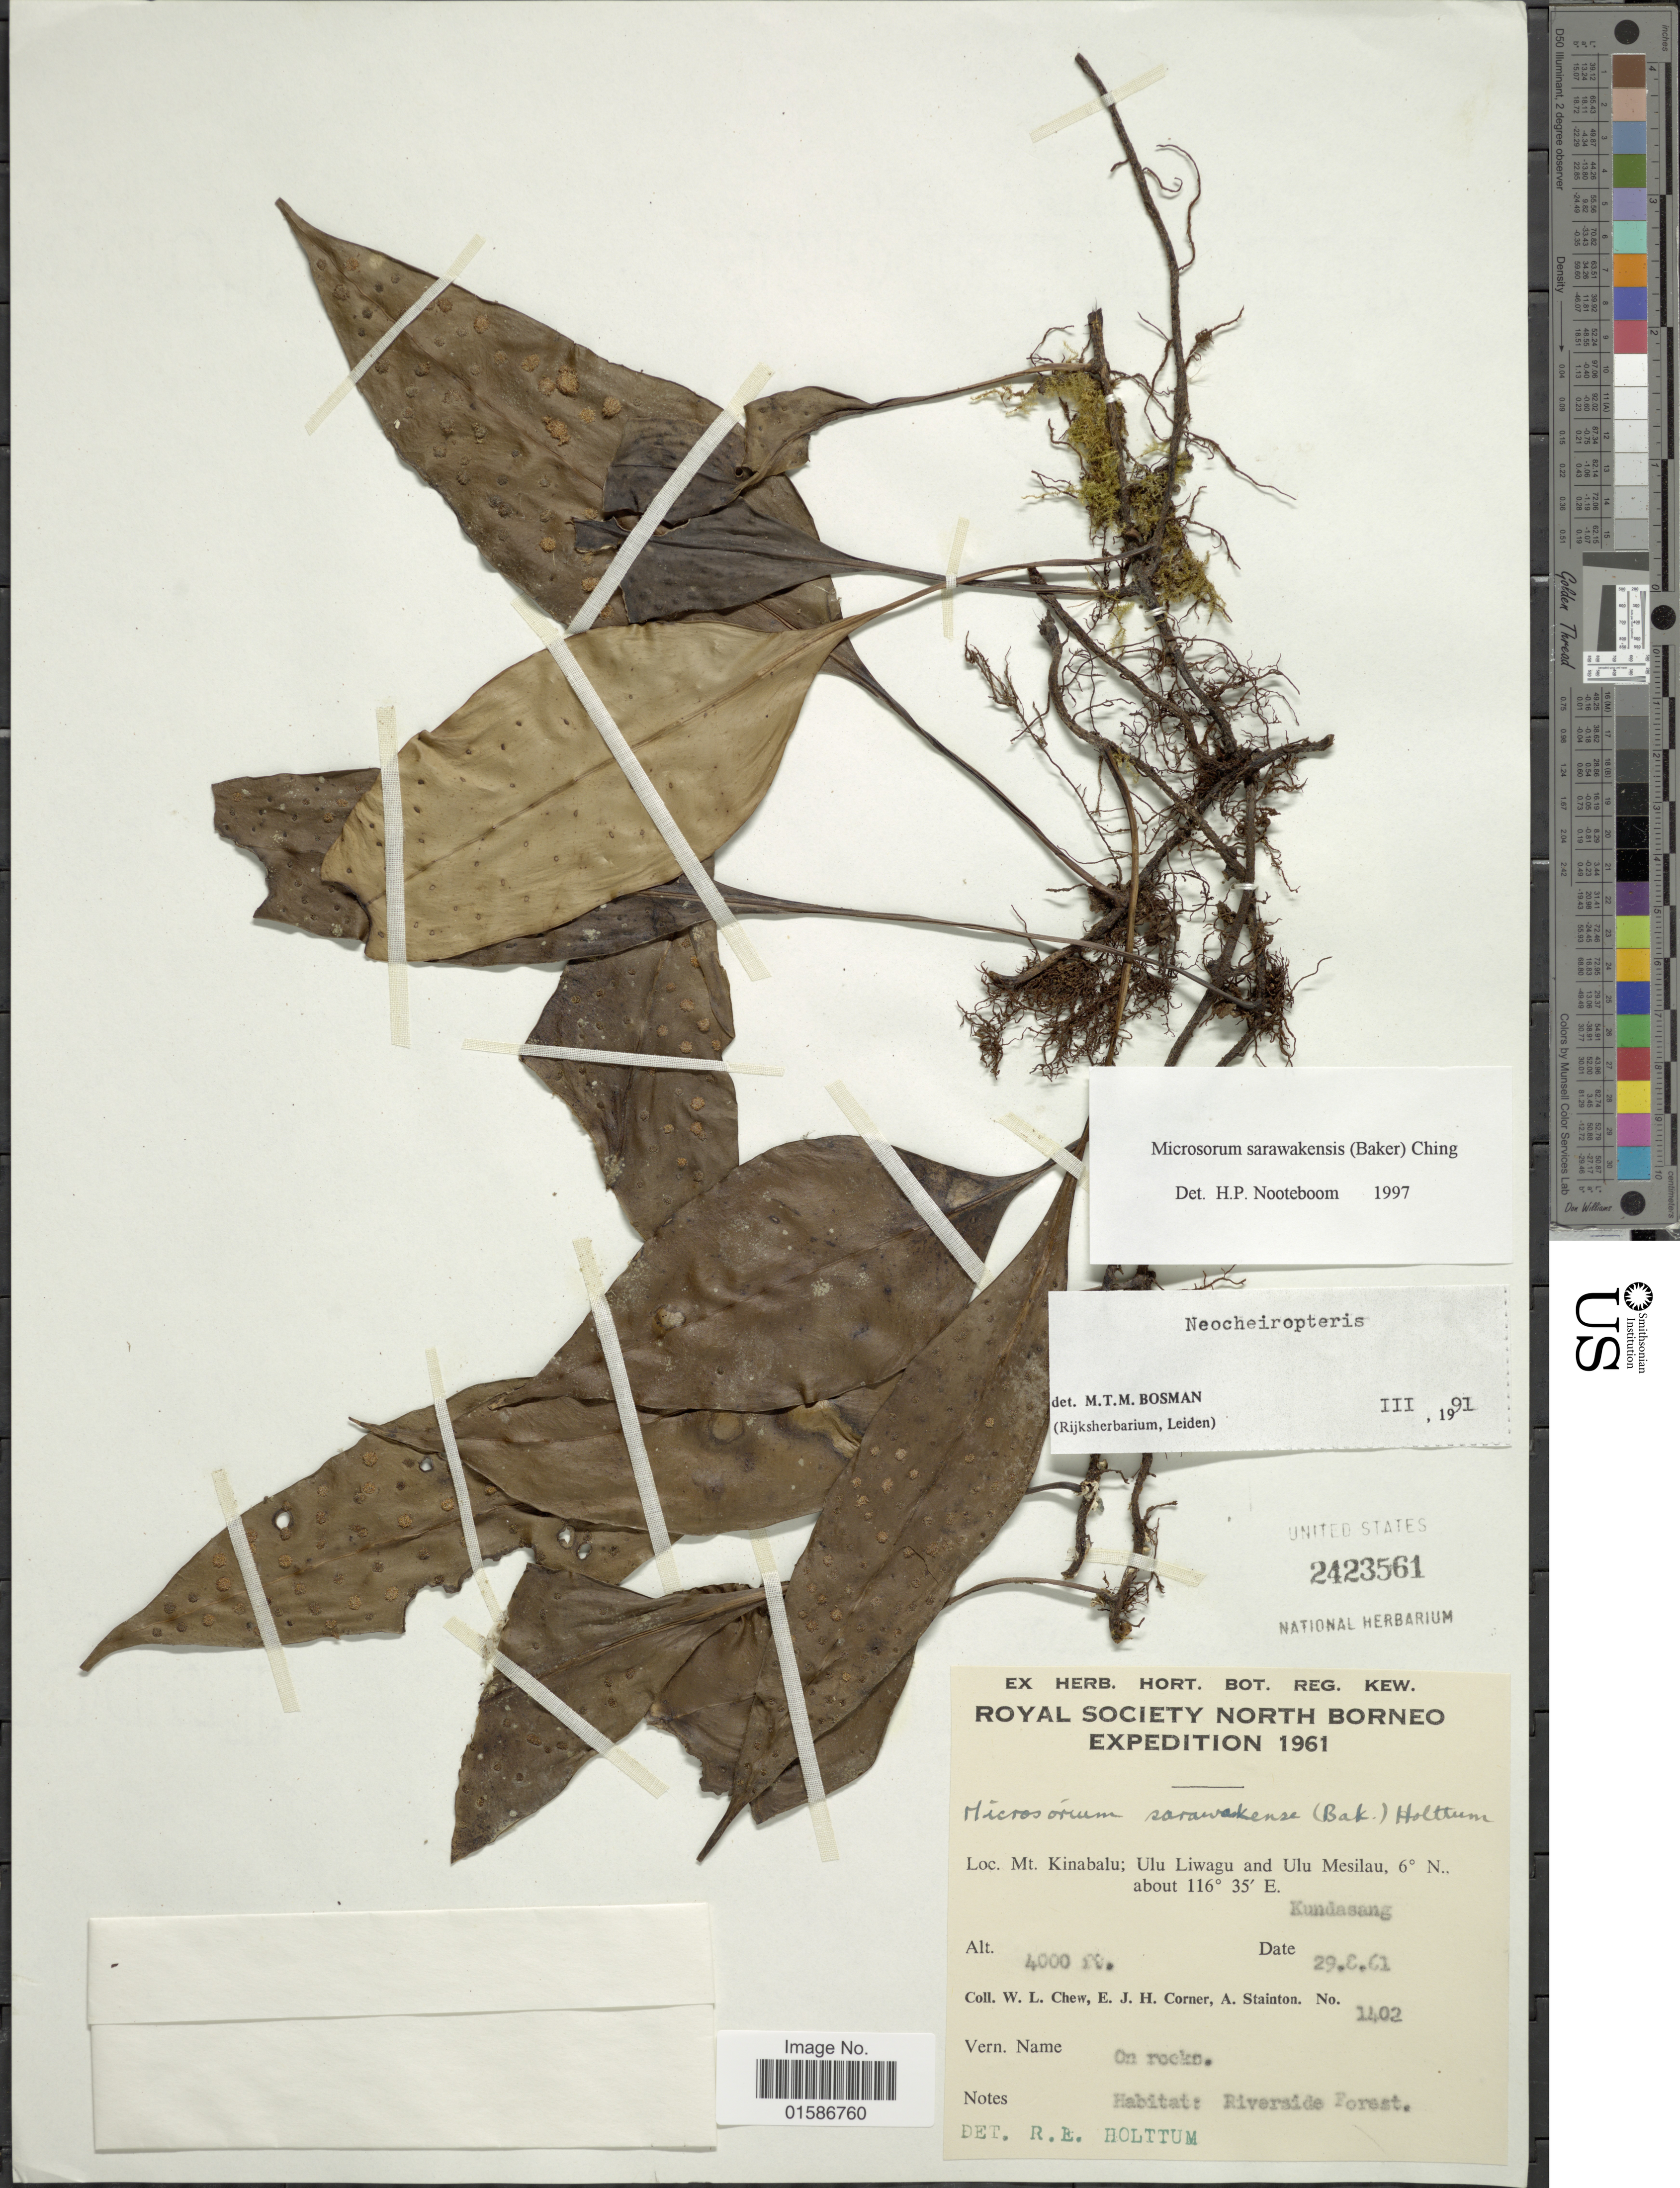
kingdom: Plantae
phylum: Tracheophyta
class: Polypodiopsida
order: Polypodiales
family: Polypodiaceae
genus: Microsorum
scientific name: Microsorum sarawakense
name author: (Baker) Ching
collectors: W. Chew, E. Corner & A. Stainton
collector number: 1402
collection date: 1961-08-29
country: Malaysia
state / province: Sabah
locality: Mt Kinabalu; Ulu Liwagu and Ulu Mesilau, Kundasang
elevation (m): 1219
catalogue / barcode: US 2423561